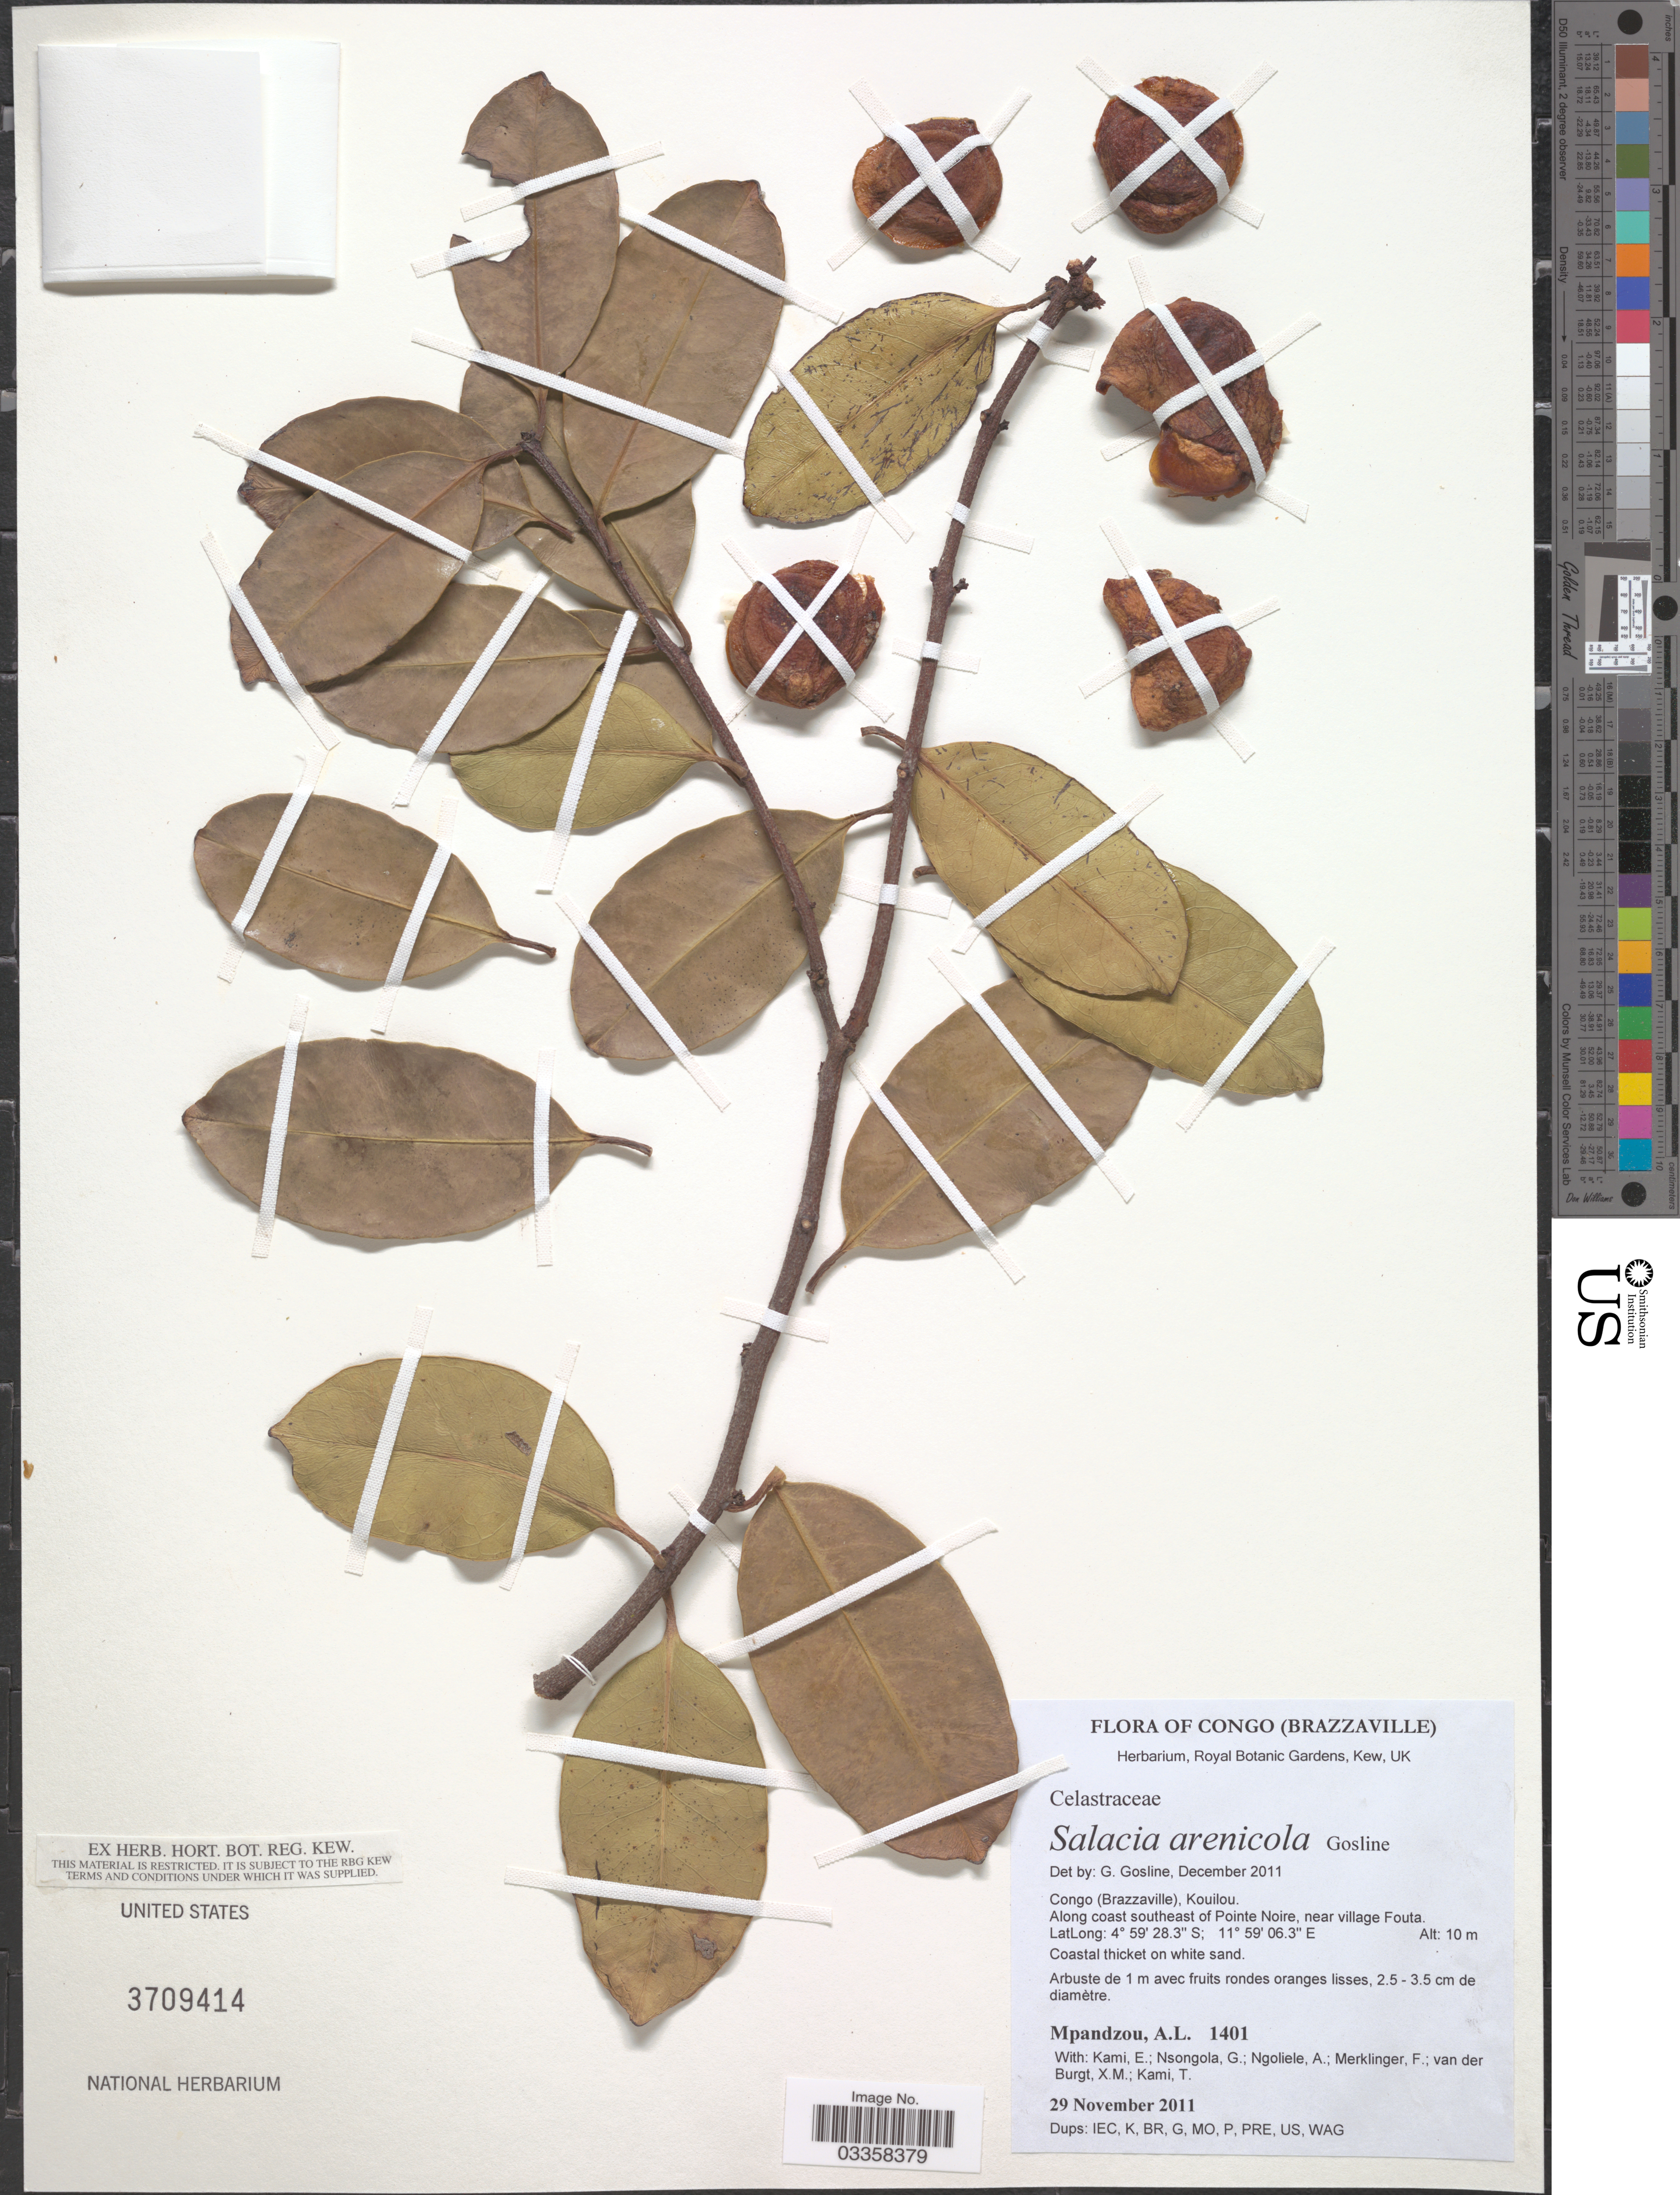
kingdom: Plantae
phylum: Tracheophyta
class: Magnoliopsida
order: Celastrales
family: Celastraceae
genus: Salacia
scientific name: Salacia arenicola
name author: Gosline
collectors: A. Mpandzou, E. Kami, G. Nsongola, A. Ngoliele & et al.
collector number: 1401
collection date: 2011-11-29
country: Congo, Republic of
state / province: Kouilou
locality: Congo (Brazzaville), Kouilou. Along coast southeast of Pointe Noire, near village Fouta.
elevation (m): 10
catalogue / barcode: US 3709414